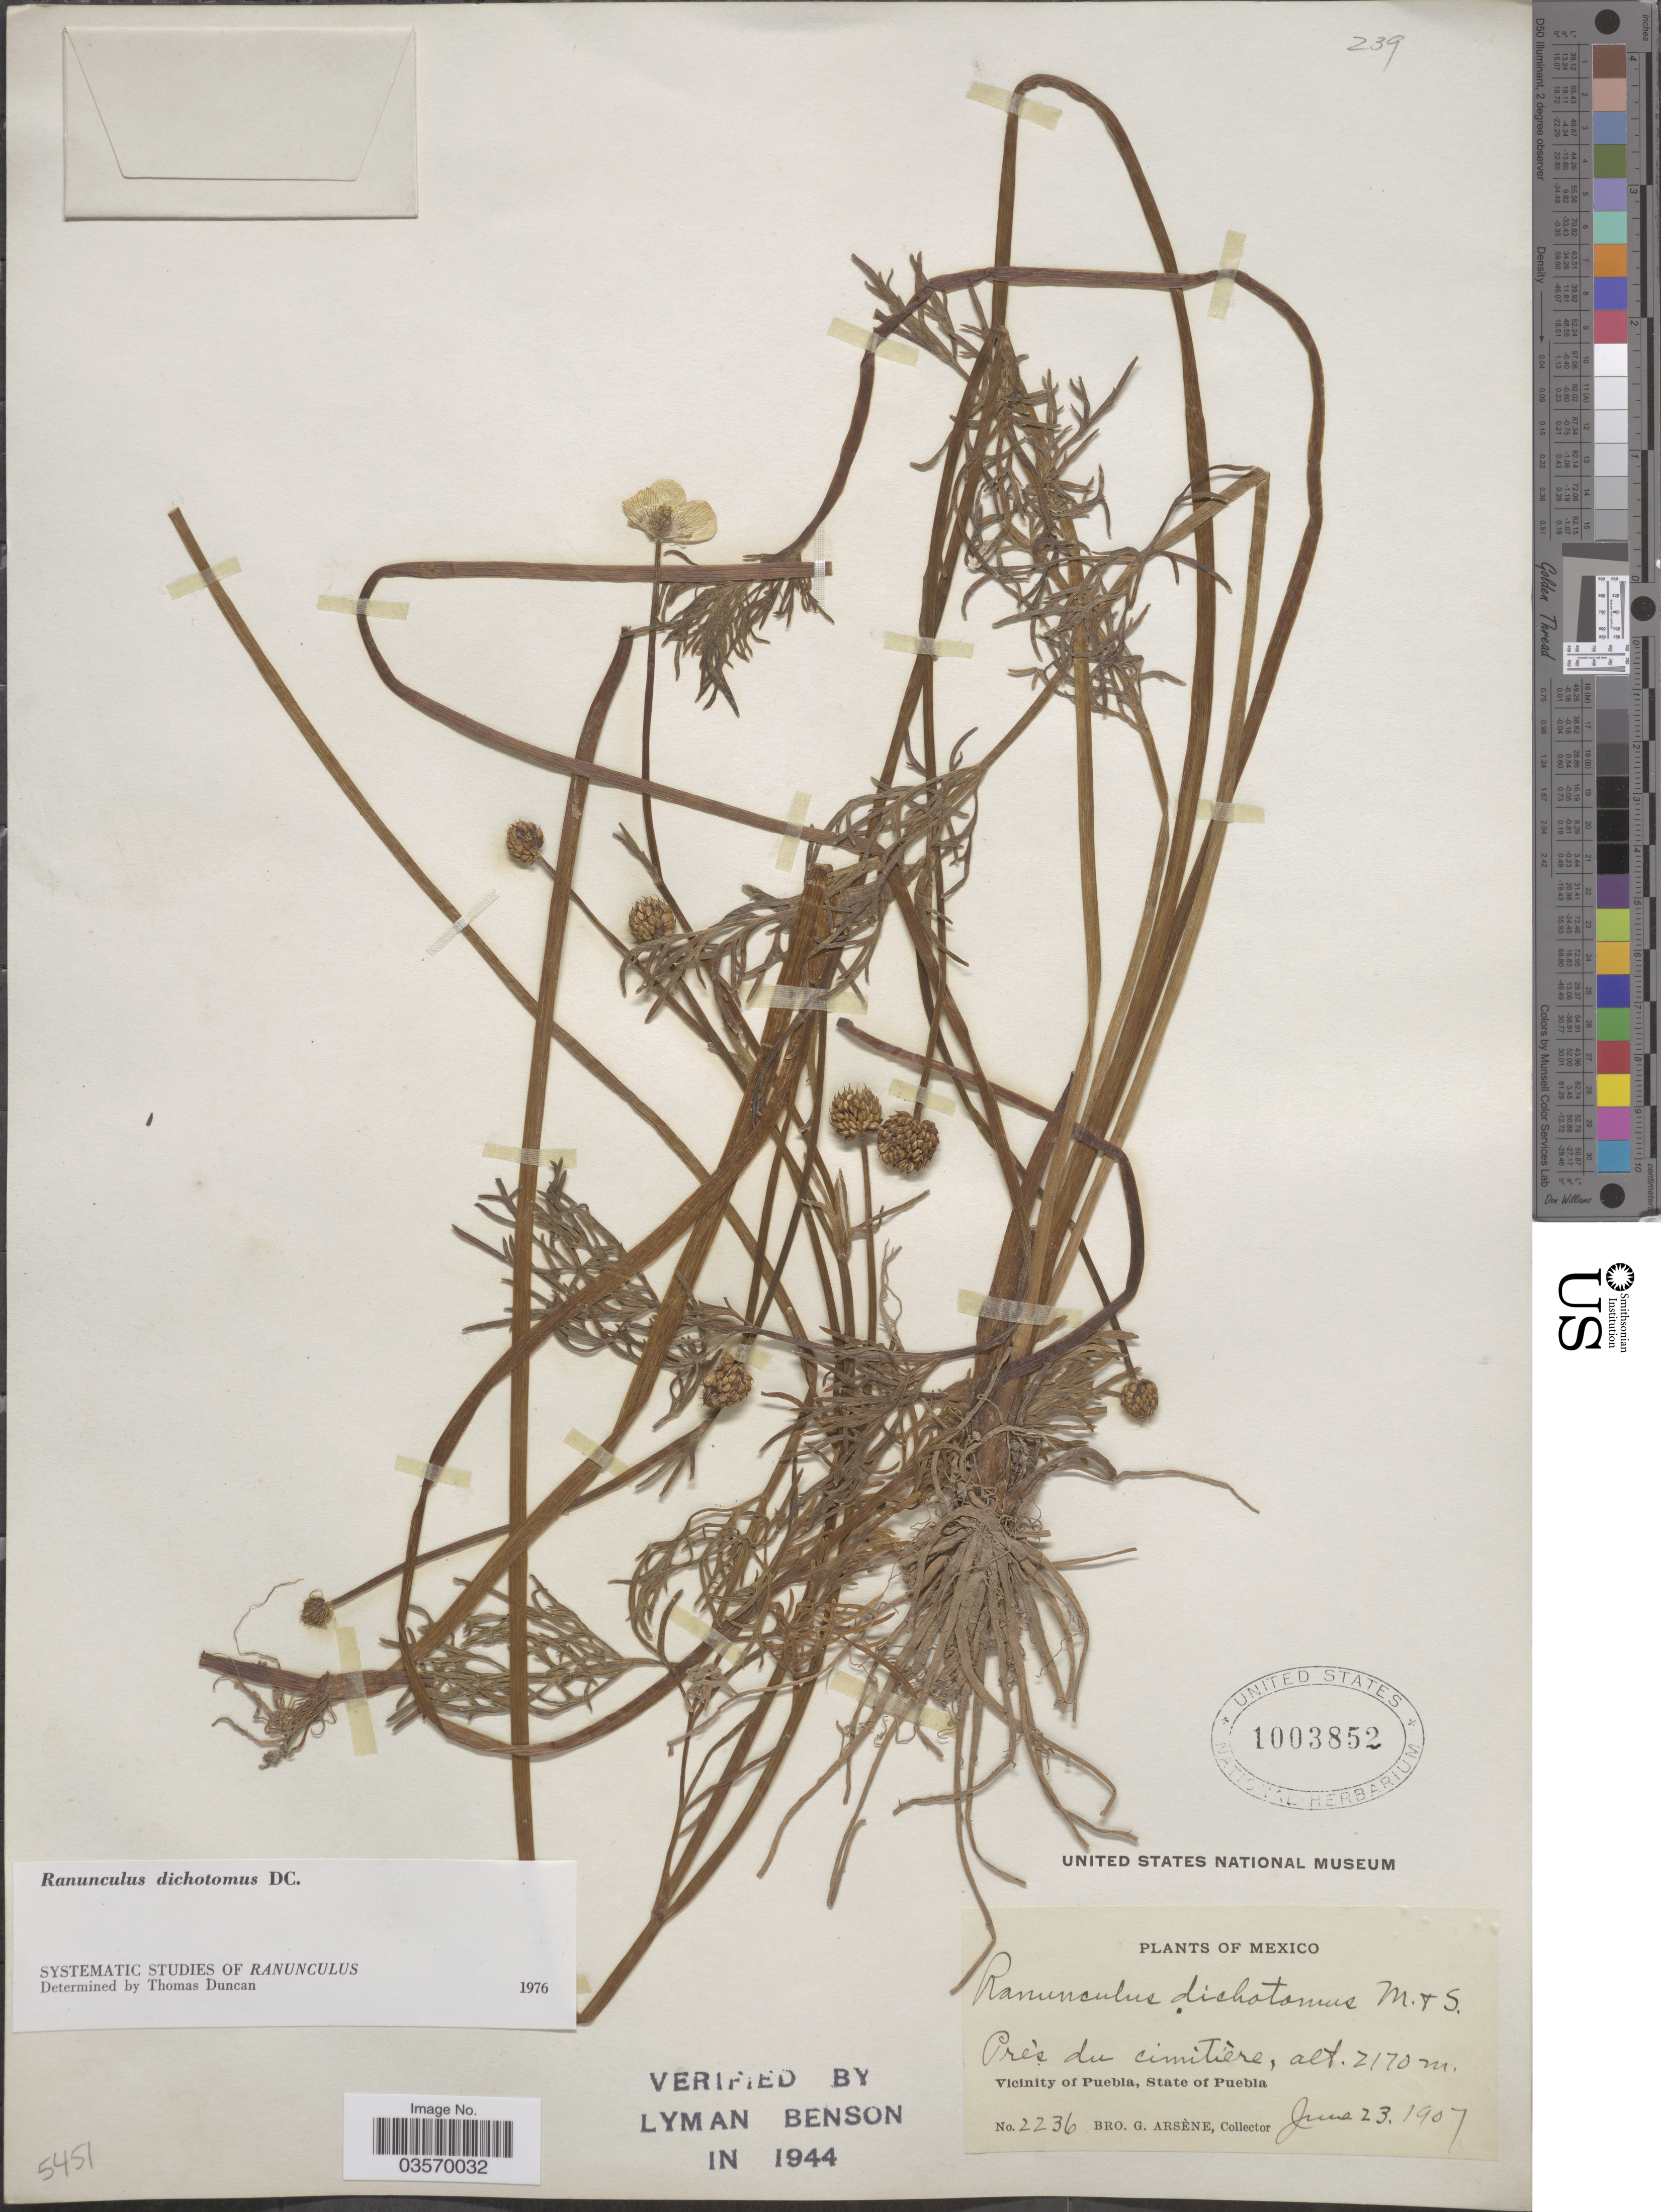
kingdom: Plantae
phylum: Tracheophyta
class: Magnoliopsida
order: Ranunculales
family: Ranunculaceae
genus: Ranunculus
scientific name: Ranunculus dichotomus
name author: Moc. & Sessé ex DC.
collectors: Bro. G. Arsène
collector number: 2236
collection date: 1907-06-23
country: Mexico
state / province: Puebla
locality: Près de cimitière. Vicinity of Puebla.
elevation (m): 2170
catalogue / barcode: US 1003852